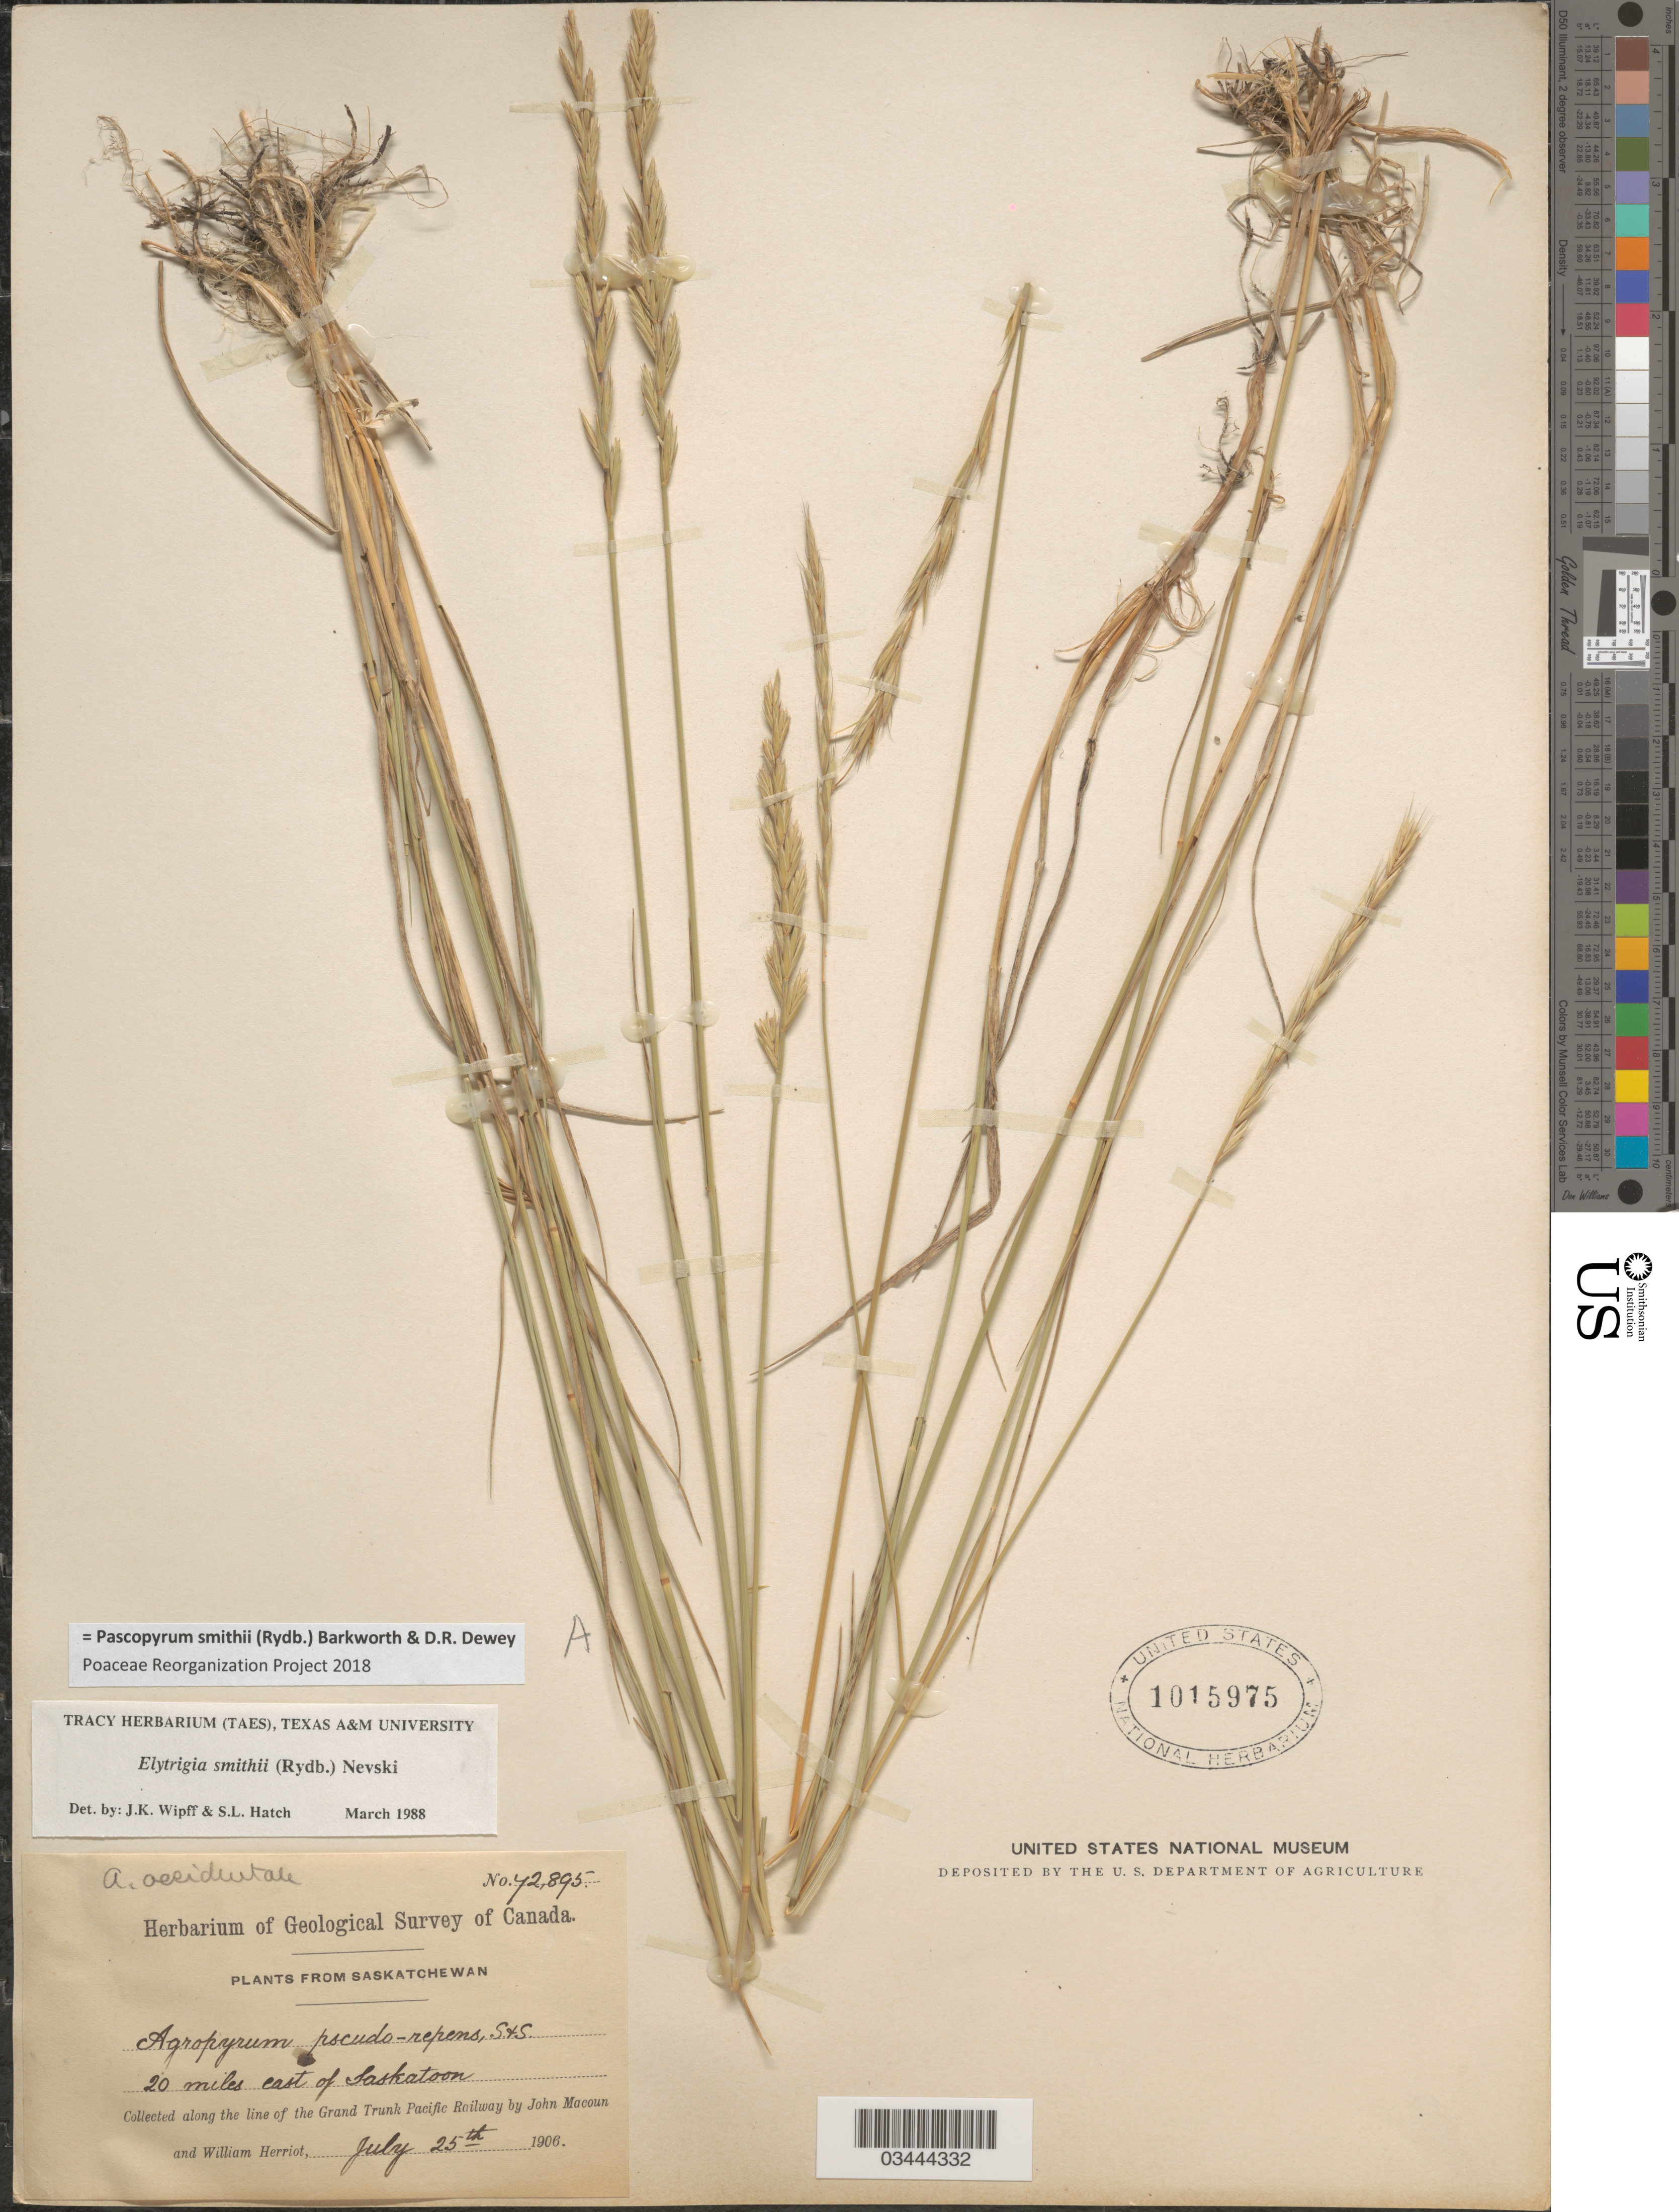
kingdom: Plantae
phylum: Tracheophyta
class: Liliopsida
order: Poales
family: Poaceae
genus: Pascopyrum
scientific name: Pascopyrum smithii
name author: (Rydb.) Barkworth & Dewey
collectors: J. Macoun & W. Herriot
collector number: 42895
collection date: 1906-07-25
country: Canada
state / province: Saskatchewan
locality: Geological Survey of Canada. 20 miles east of Saskatoon. Along the line of the Grand Trunk Pacific Railway.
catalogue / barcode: US 1015975